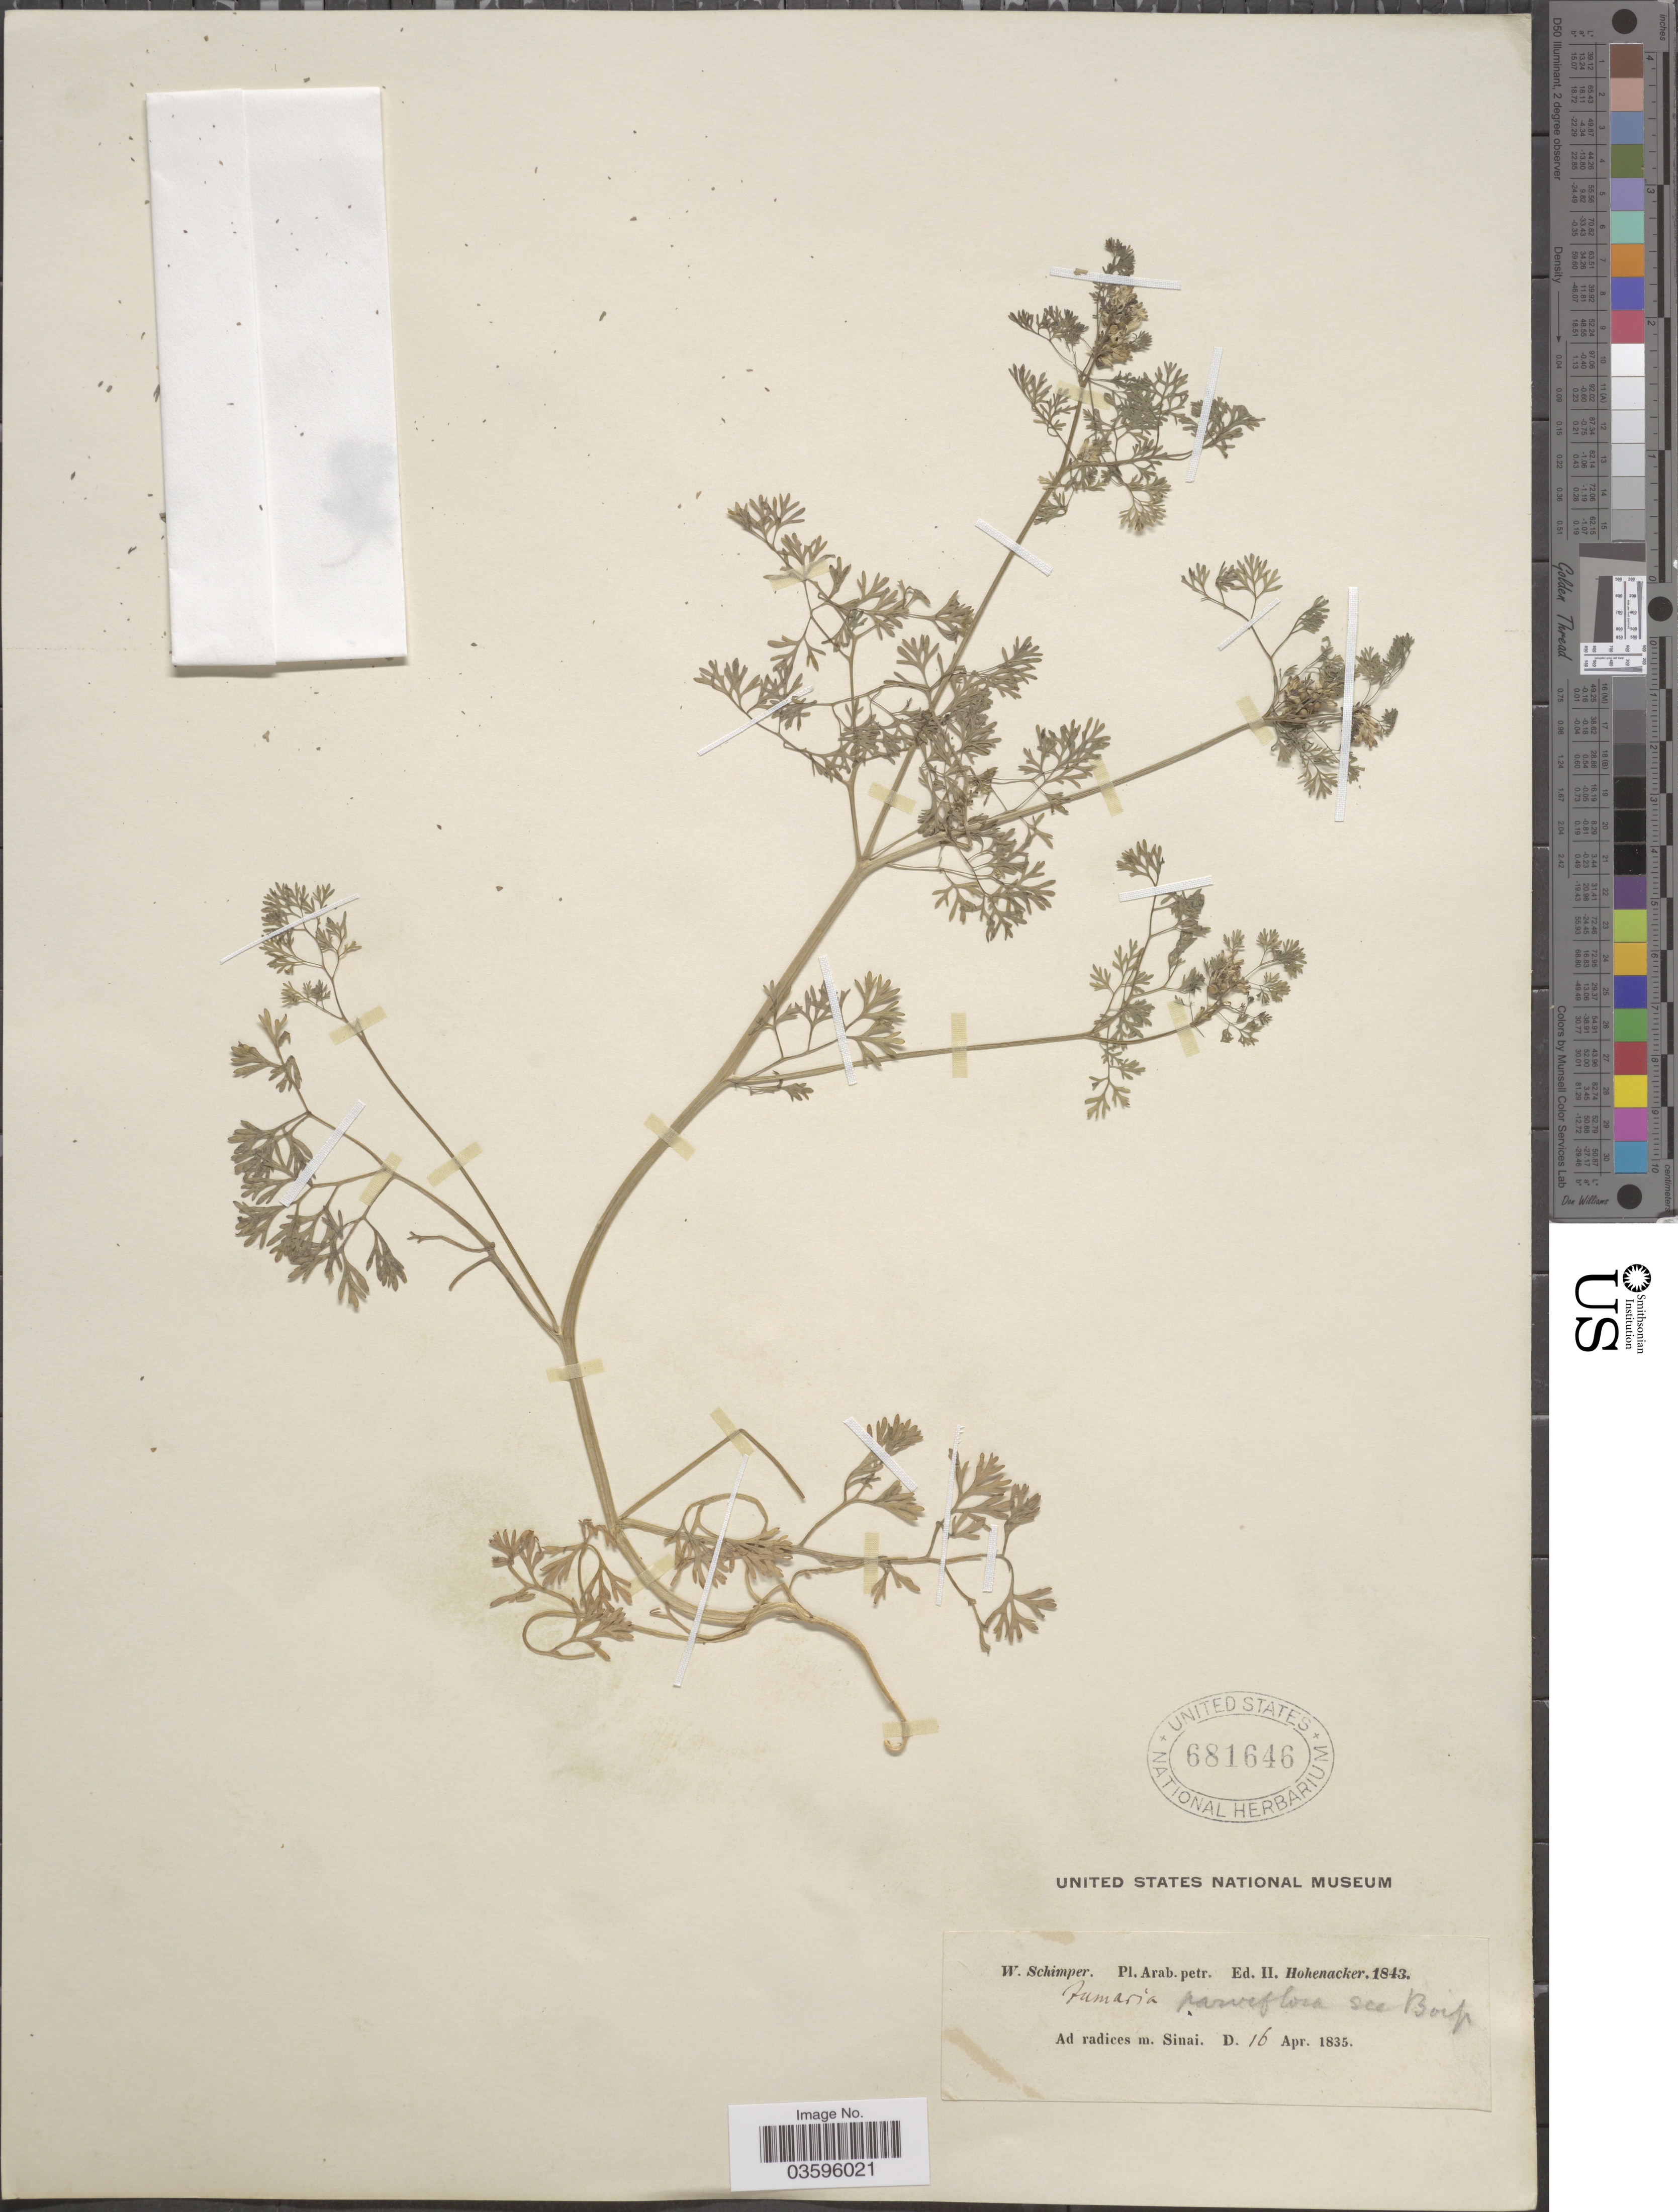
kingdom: Plantae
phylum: Tracheophyta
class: Magnoliopsida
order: Ranunculales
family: Papaveraceae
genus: Fumaria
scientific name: Fumaria parviflora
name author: Lam.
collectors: W. Schimper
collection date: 1835-04-16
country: Egypt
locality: Arab. petr. Ad radices m. Sinai. D.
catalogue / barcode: US 681646